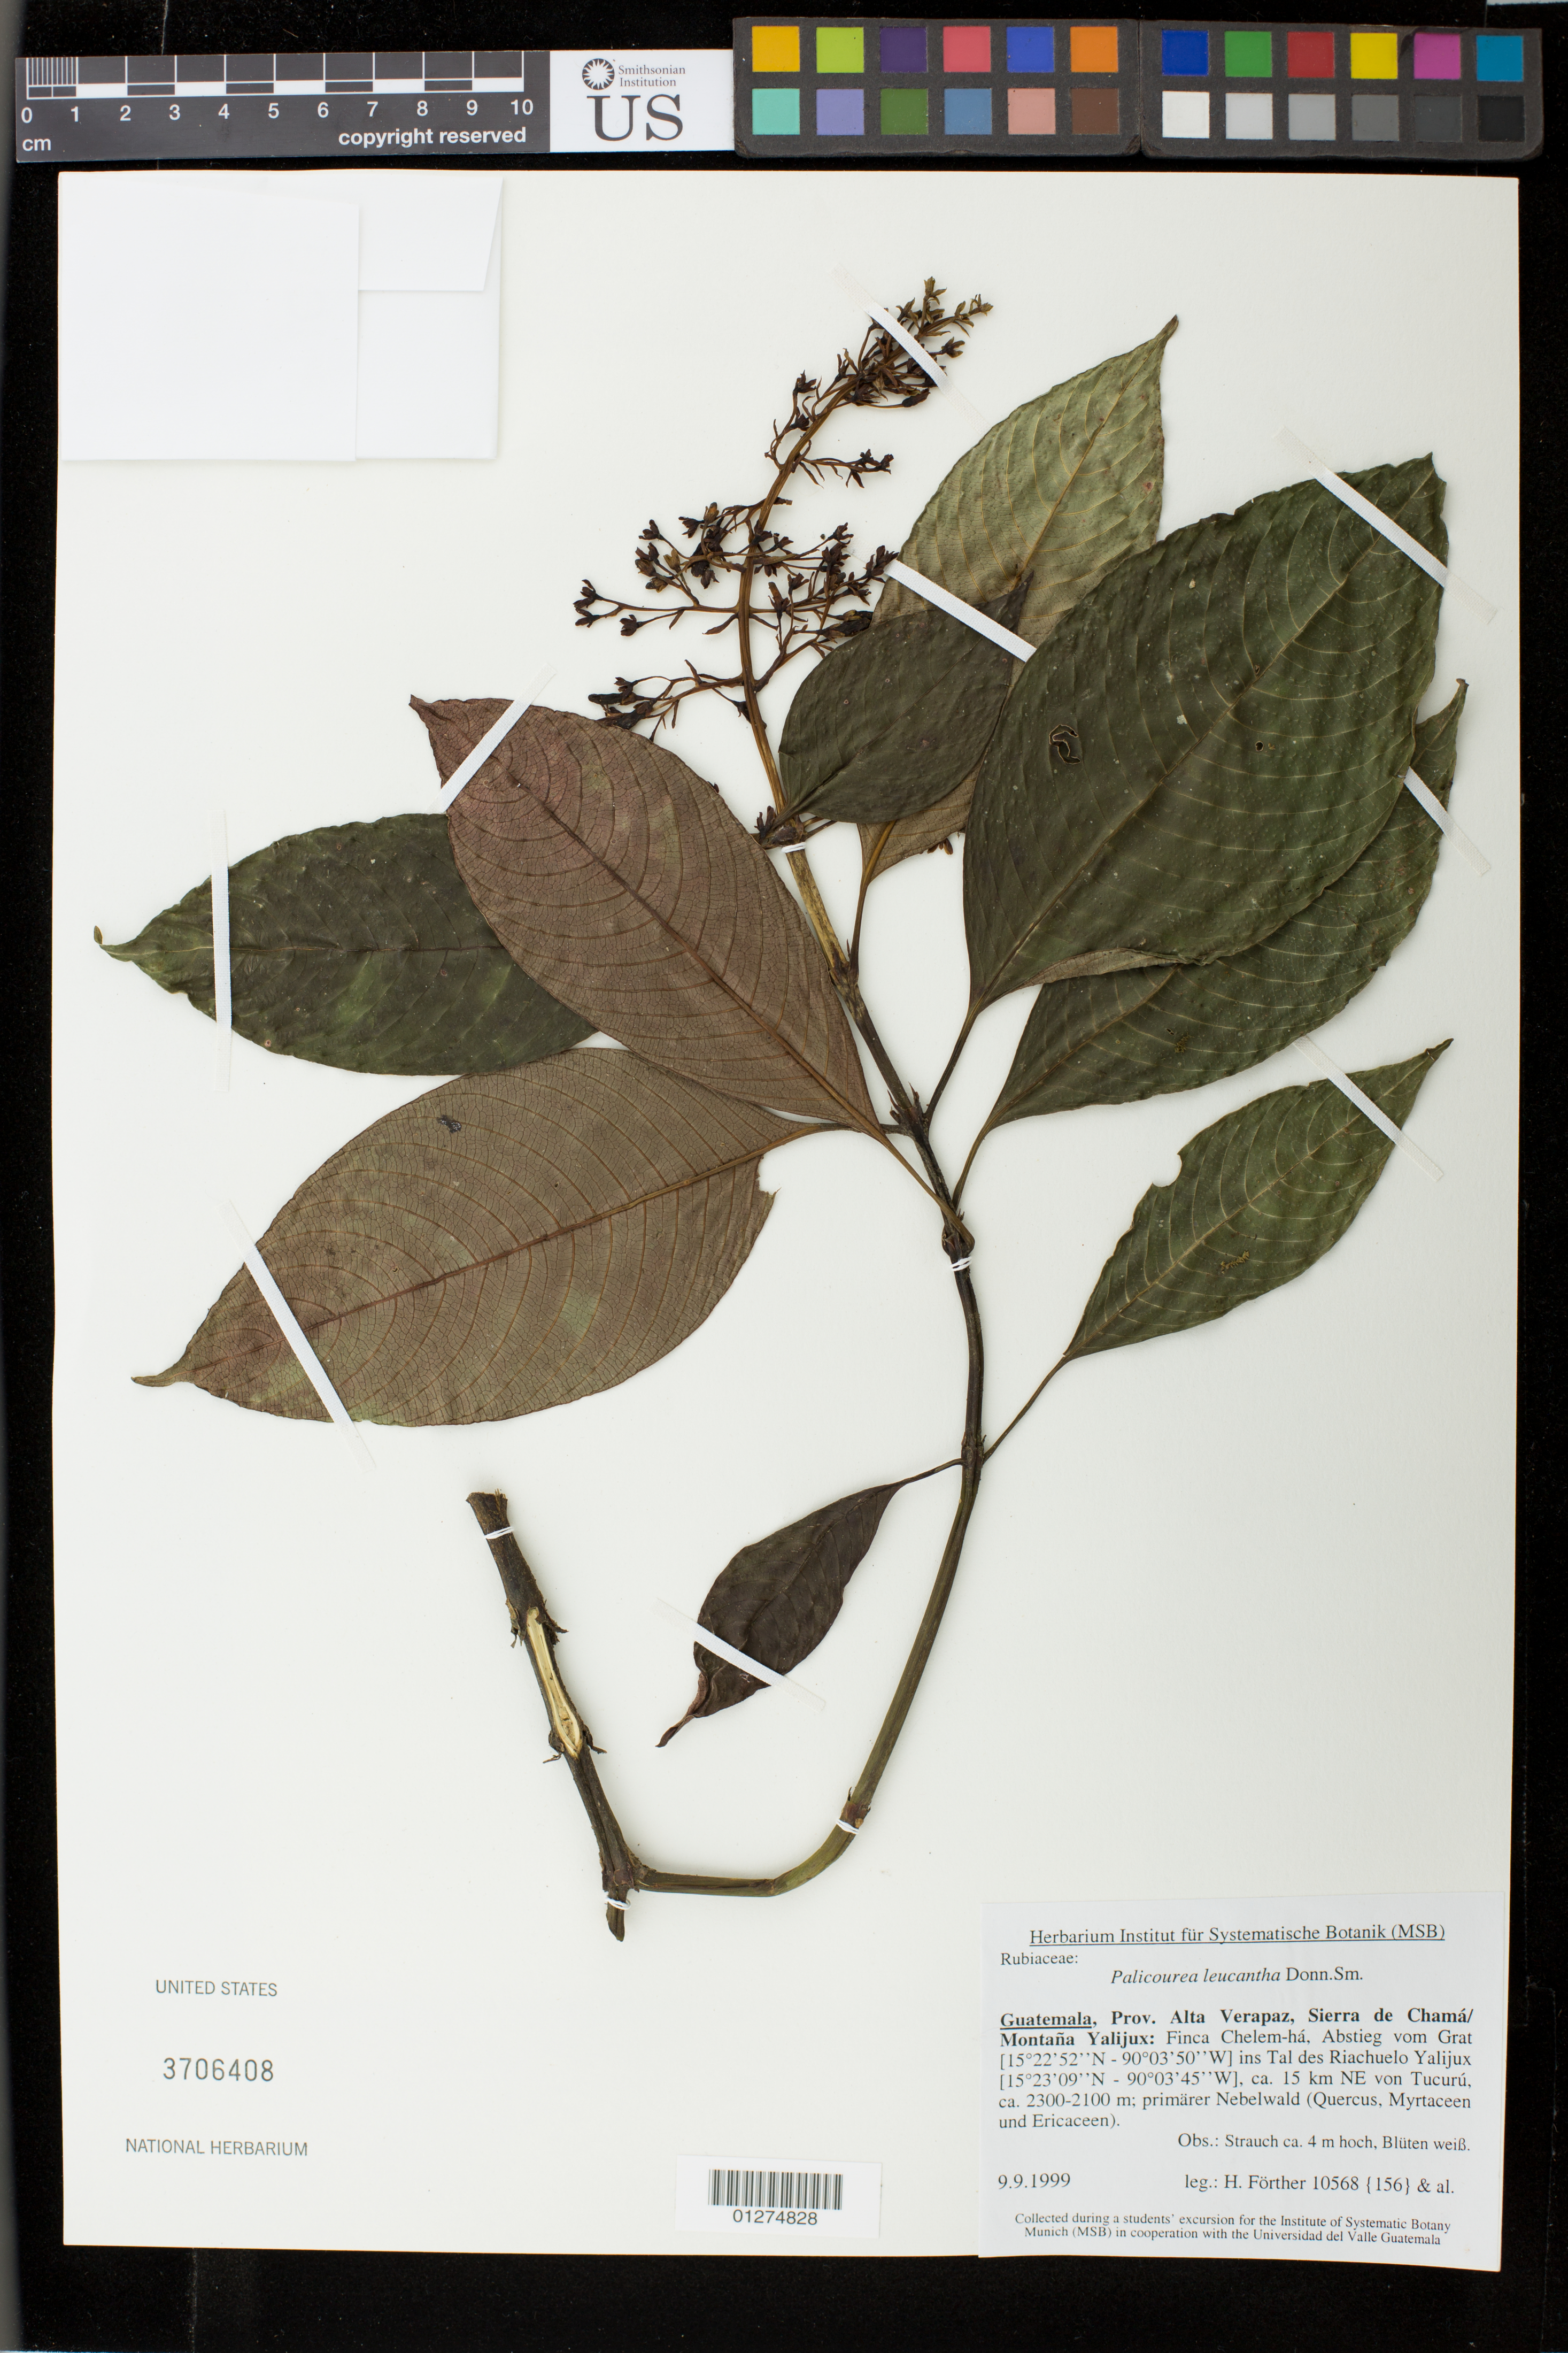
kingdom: Plantae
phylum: Tracheophyta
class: Magnoliopsida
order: Gentianales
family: Rubiaceae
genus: Palicourea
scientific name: Palicourea leucantha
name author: Donn. Sm.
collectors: H. Förther et al.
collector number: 10568 {156}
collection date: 1999-09-09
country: Guatemala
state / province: Alta Verapaz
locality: Sierra de Chama/Montana Yalijux: Finca Chelem-ha, Abstieg vom Grat [15 22' 52" N - 90 03' 50" W] ins Tal des Riachuelo Yalijux [15 23' 09" N - 90 03' 45" W] ca. 15 km NE von Tucuru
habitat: primarer Nebelwald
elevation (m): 2300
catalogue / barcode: US 3706408